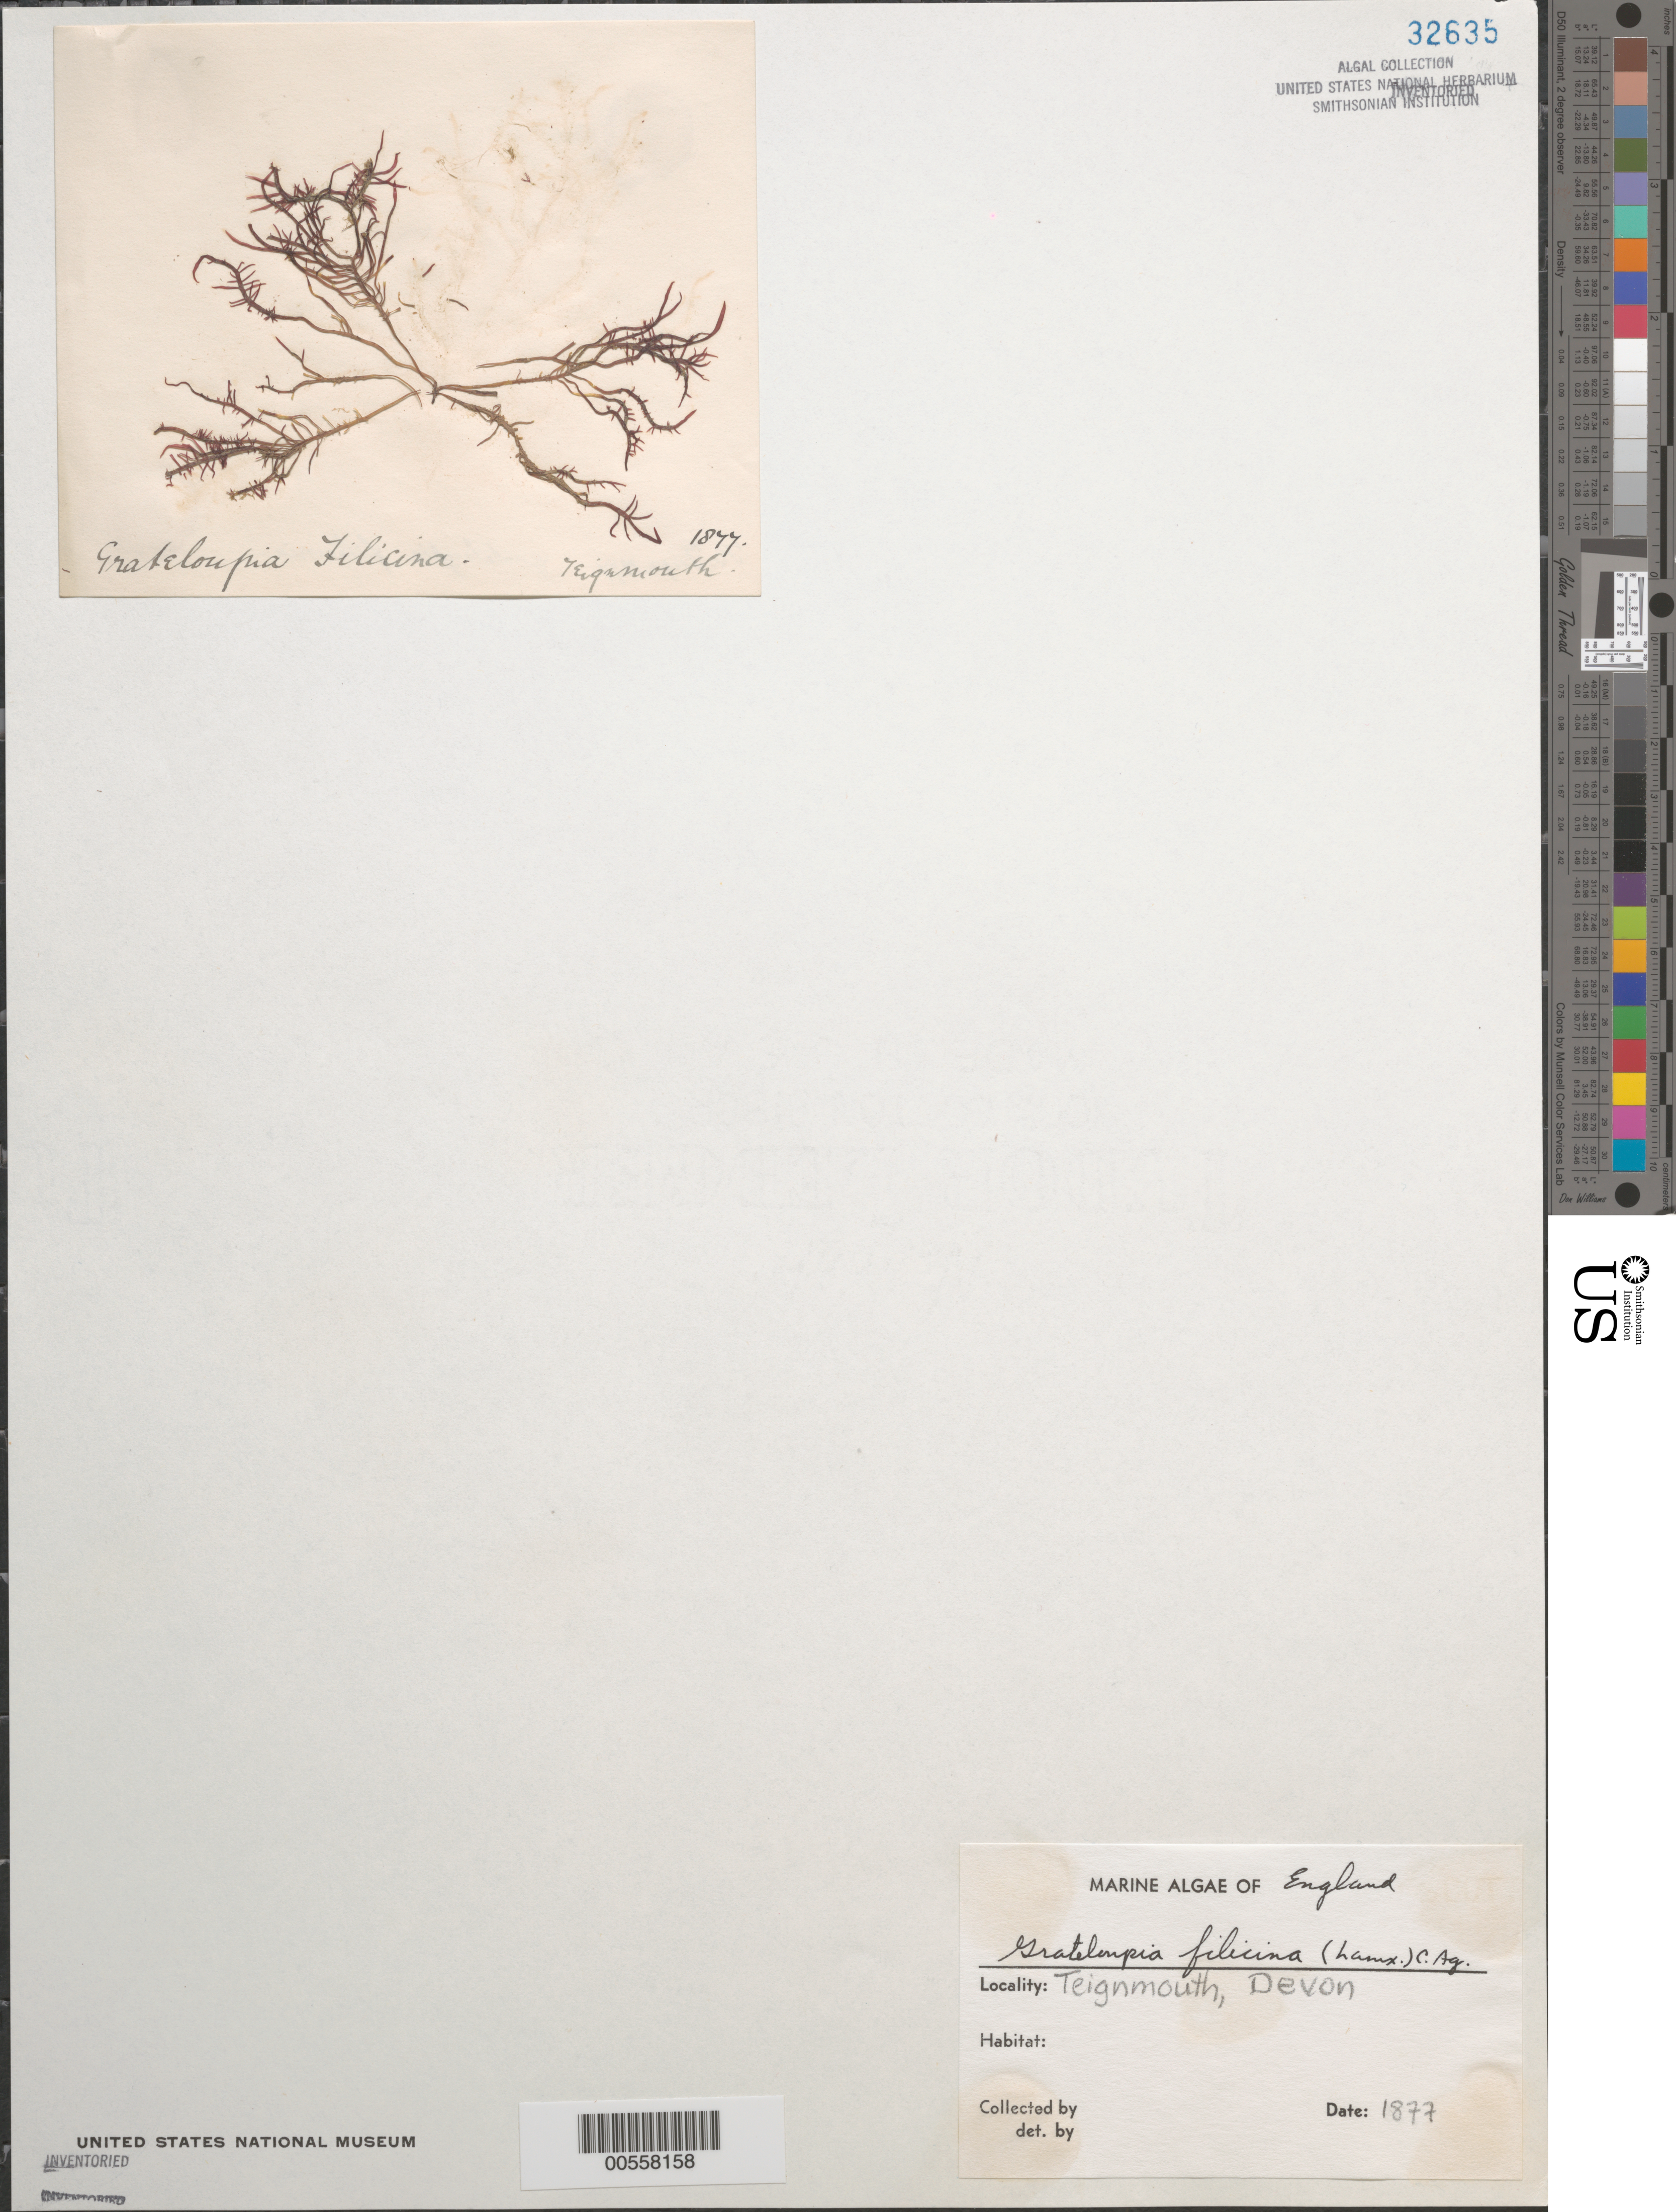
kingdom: Plantae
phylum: Rhodophyta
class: Florideophyceae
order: Halymeniales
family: Halymeniaceae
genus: Grateloupia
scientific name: Grateloupia filicina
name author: (J.V.Lamouroux) C. Agardh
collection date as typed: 1877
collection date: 1877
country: United Kingdom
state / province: England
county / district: Devon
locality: Teignmouth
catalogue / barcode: US 32635